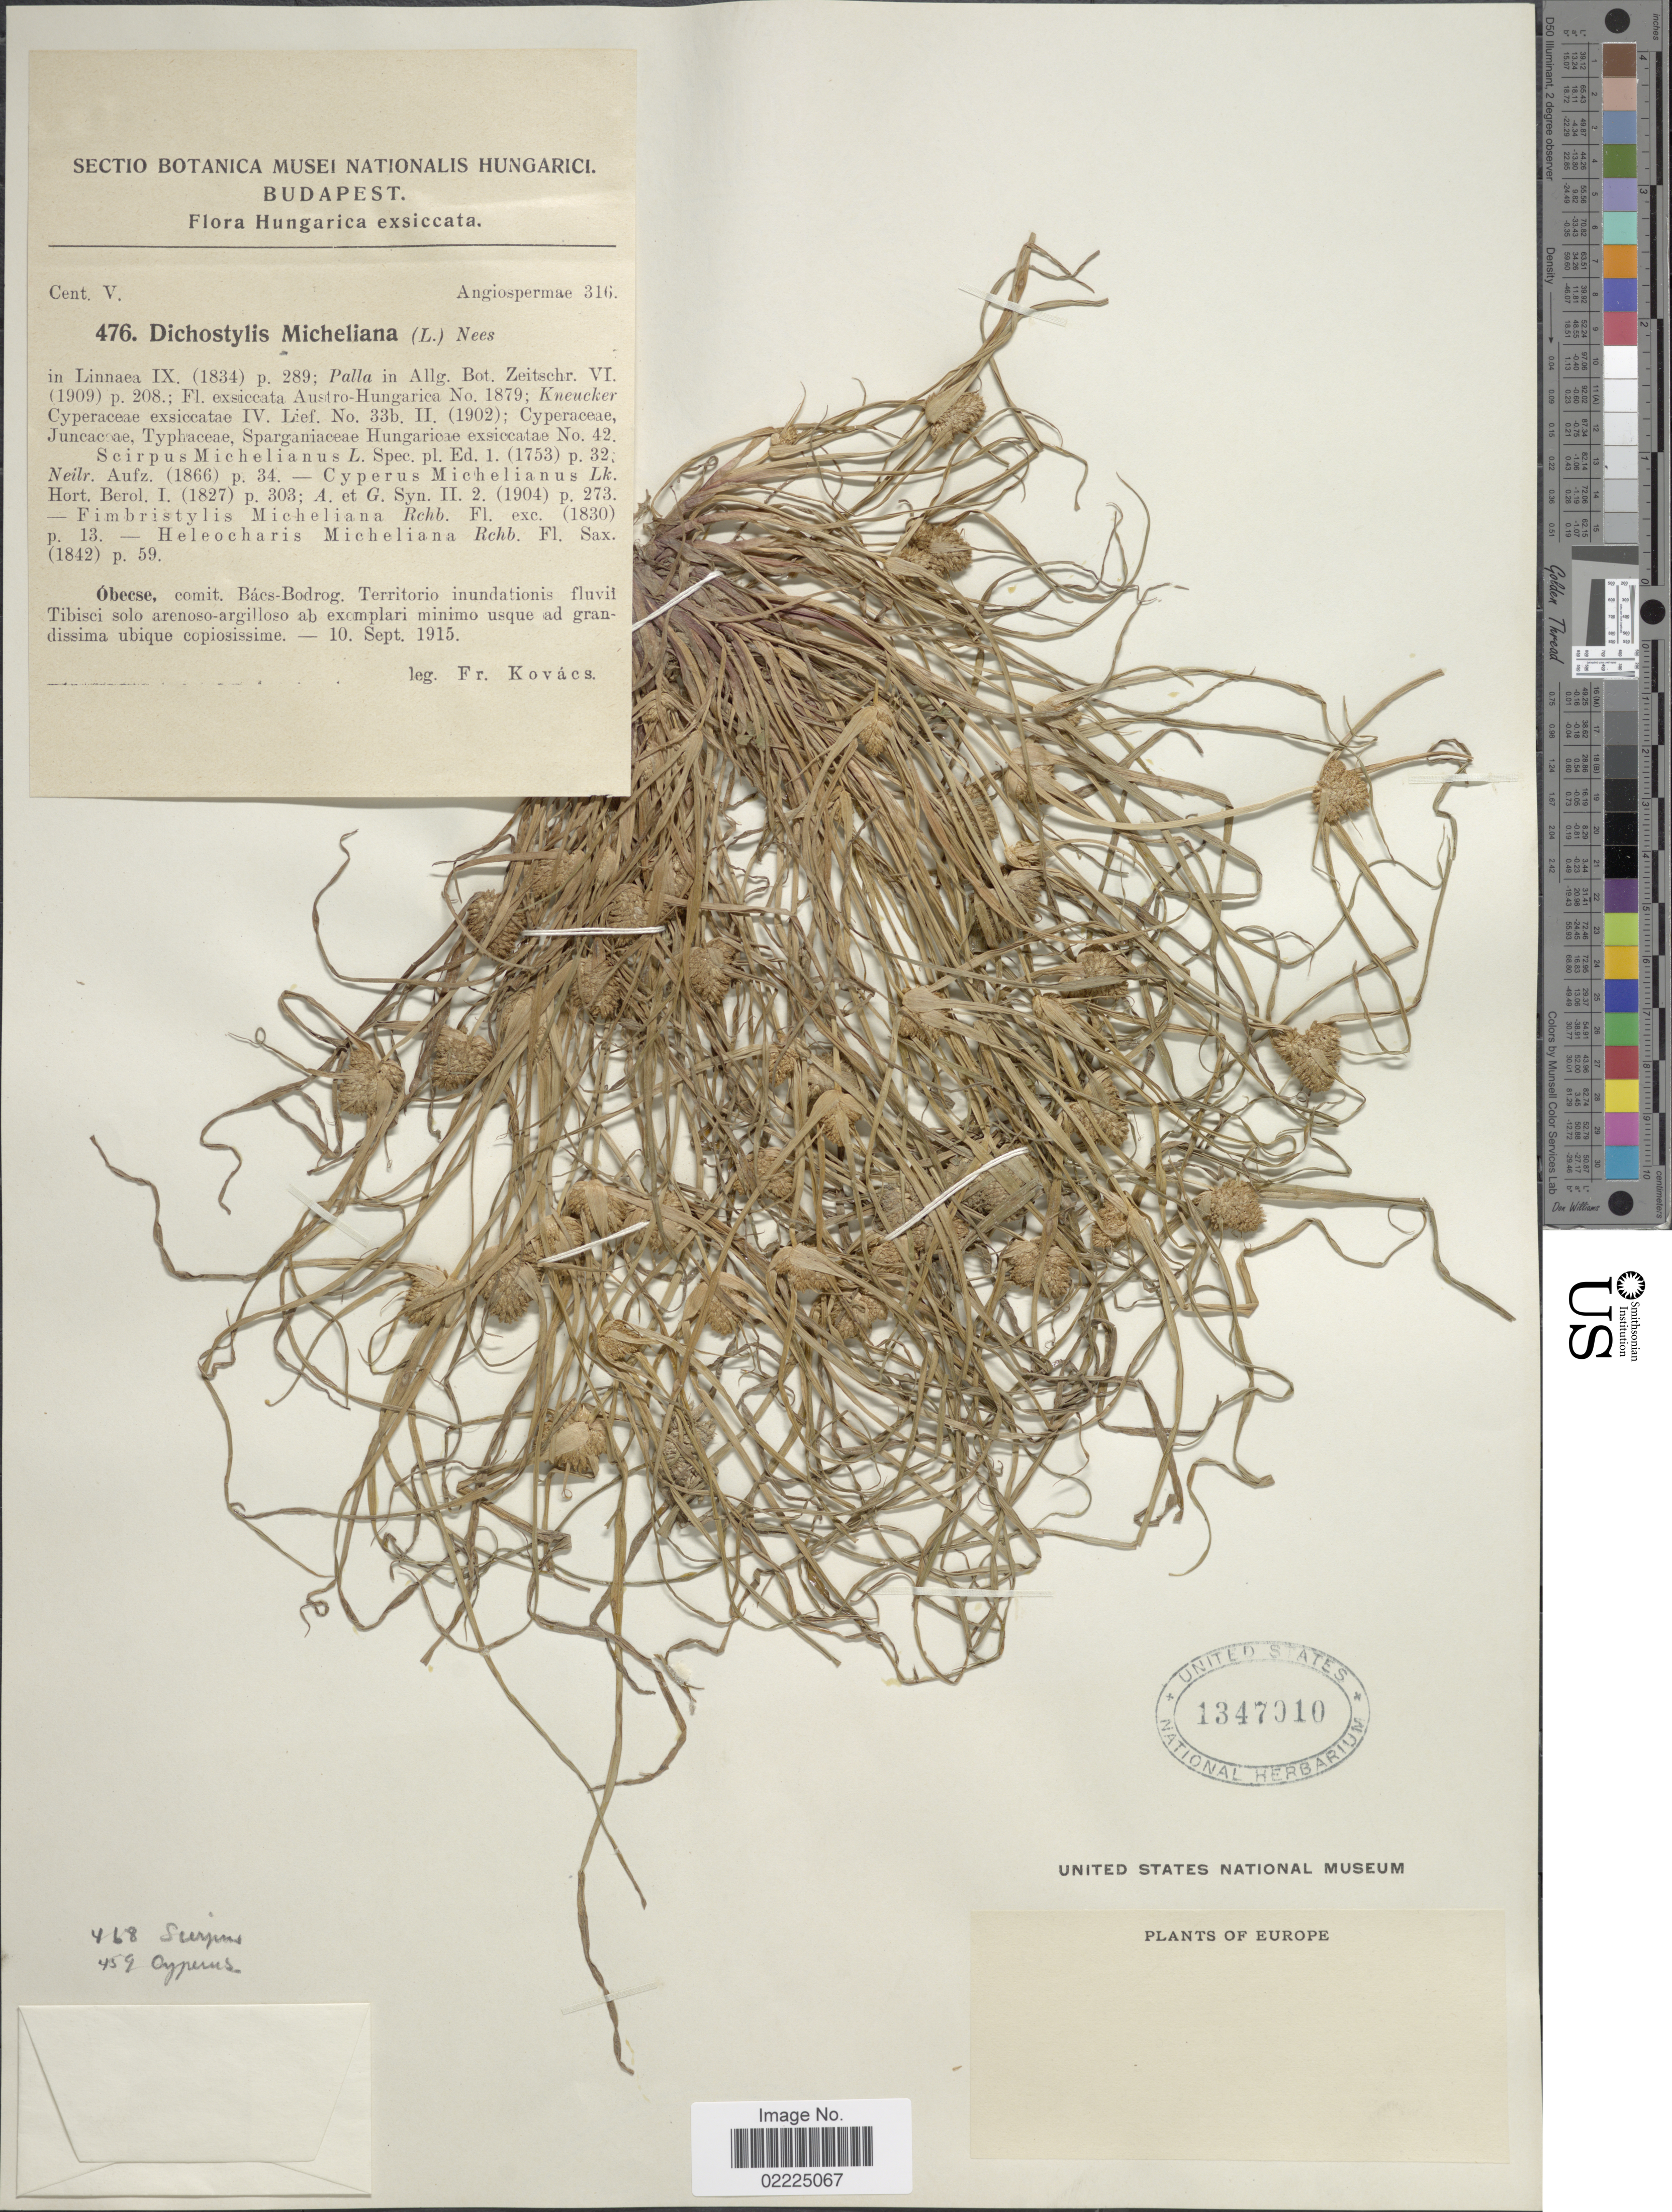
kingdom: Plantae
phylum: Tracheophyta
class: Liliopsida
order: Poales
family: Cyperaceae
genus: Cyperus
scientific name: Cyperus michelianus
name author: (L.) Delile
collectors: F. Kovacs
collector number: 476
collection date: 1915-09-10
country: Hungary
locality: Budapest, Óbecse, comit. Bács-Bodrog. Territorio inundationis fluvi; Tibisci solo arenoso-argilloso ab exemplari minimo usque ad grandissima ubique copiosissime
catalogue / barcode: US 1347010